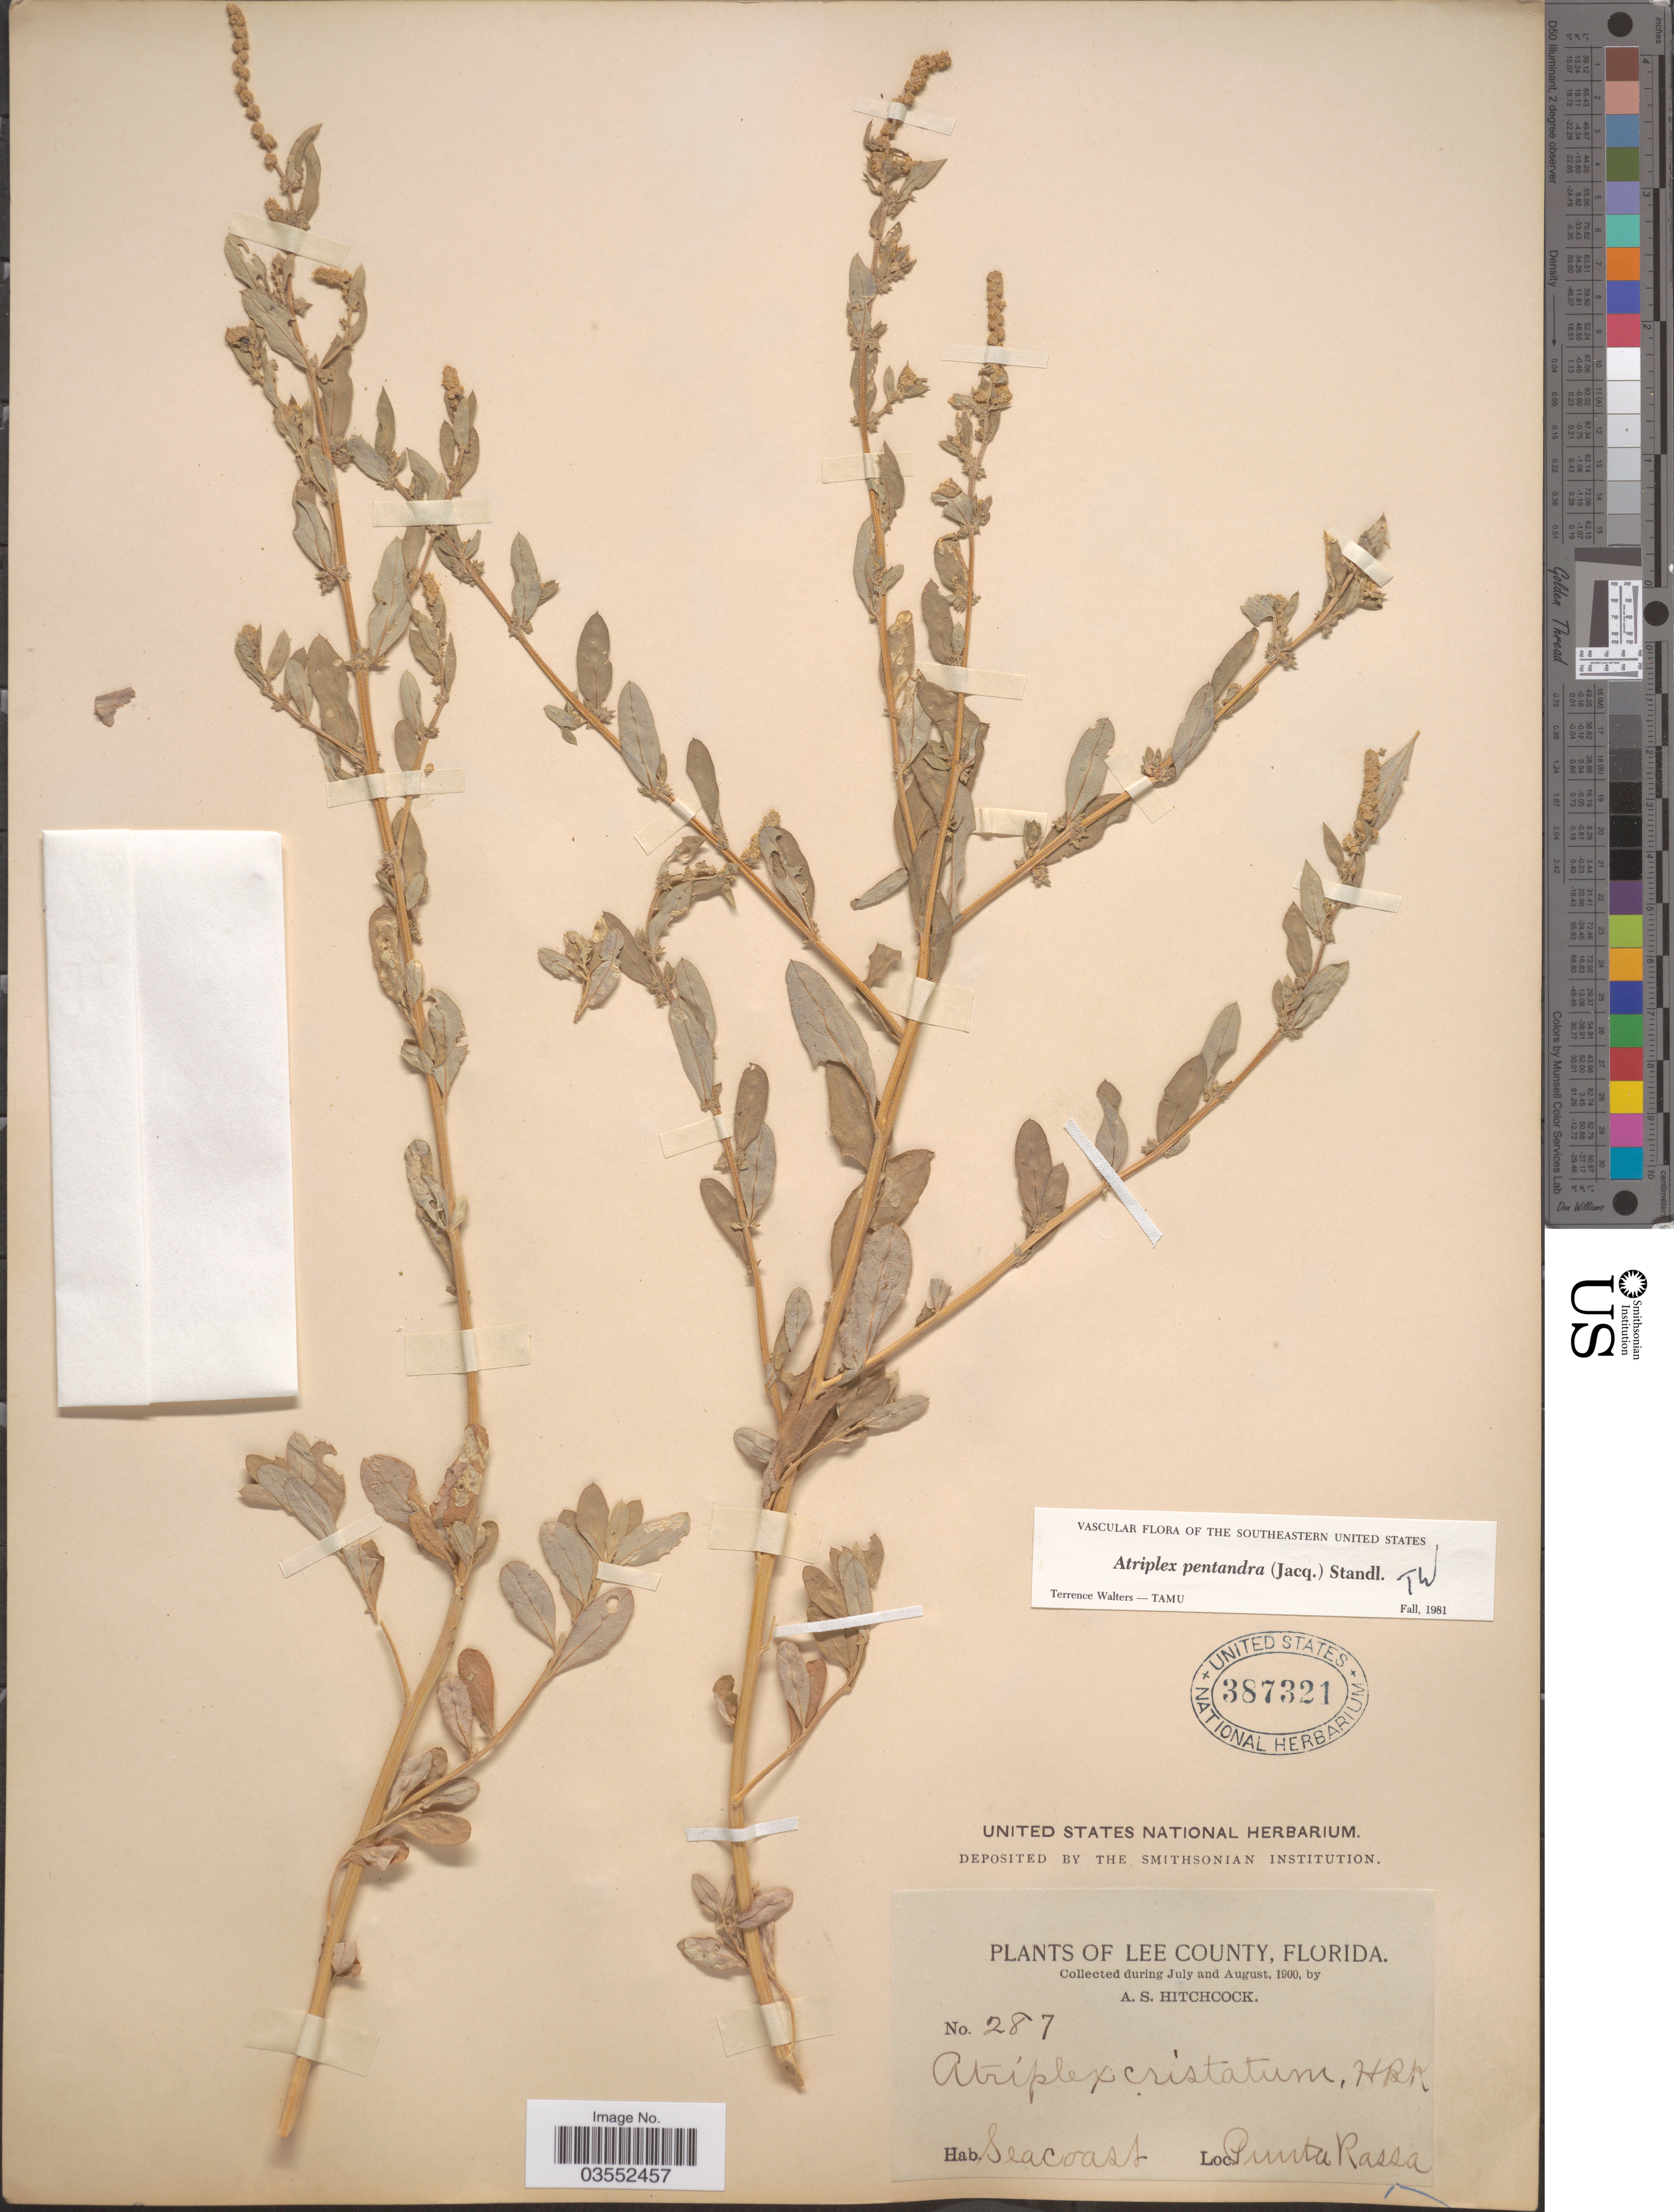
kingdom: Plantae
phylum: Tracheophyta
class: Magnoliopsida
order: Caryophyllales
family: Amaranthaceae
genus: Atriplex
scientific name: Atriplex pentandra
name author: (Jacq.) Standl.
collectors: A. S. Hitchcock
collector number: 287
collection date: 1900-07/1900-08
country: United States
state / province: Florida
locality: Lee County. Seacoast. Punta Rassa.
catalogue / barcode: US 387321